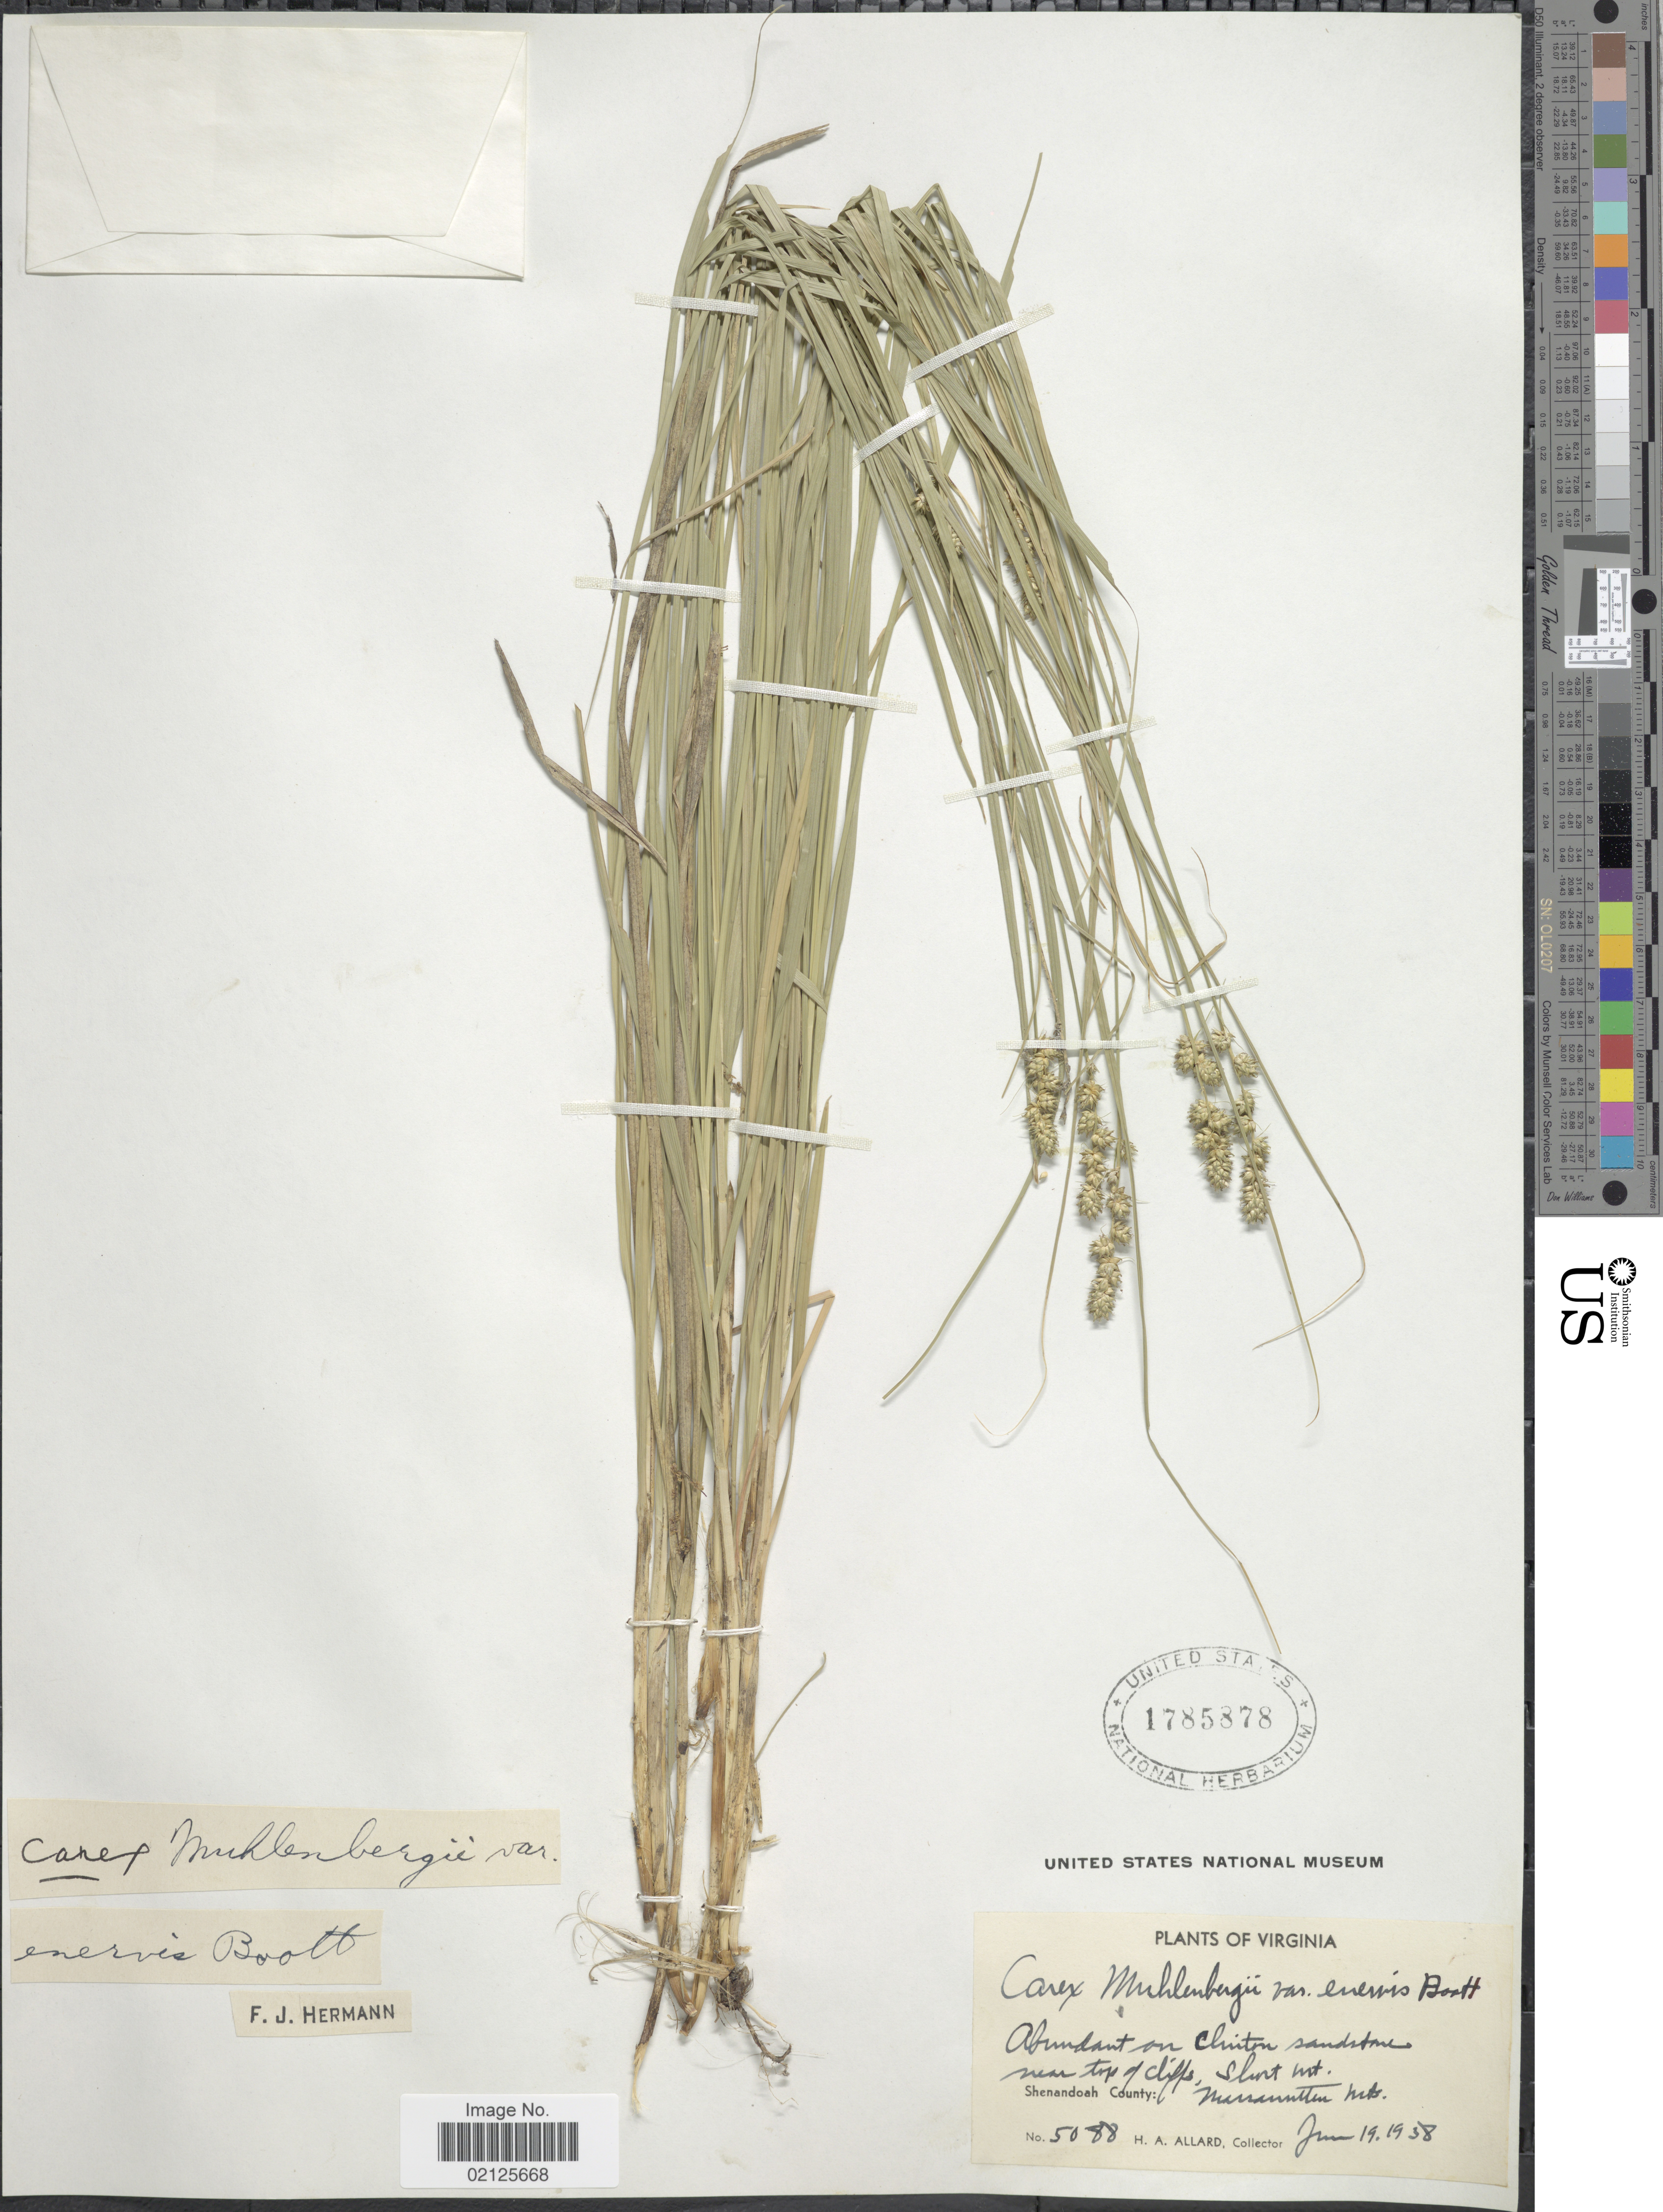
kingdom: Plantae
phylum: Tracheophyta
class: Liliopsida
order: Poales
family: Cyperaceae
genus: Carex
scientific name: Carex muehlenbergii var. enervis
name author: Boott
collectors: H. A. Allard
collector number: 5088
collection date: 1938-06-19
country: United States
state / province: Virginia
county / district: Shenandoah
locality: Abundant on Clinton sandstone near top of cliffs, Short Mt. Shenandoah County, Massanutten Mts.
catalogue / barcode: US 1785878